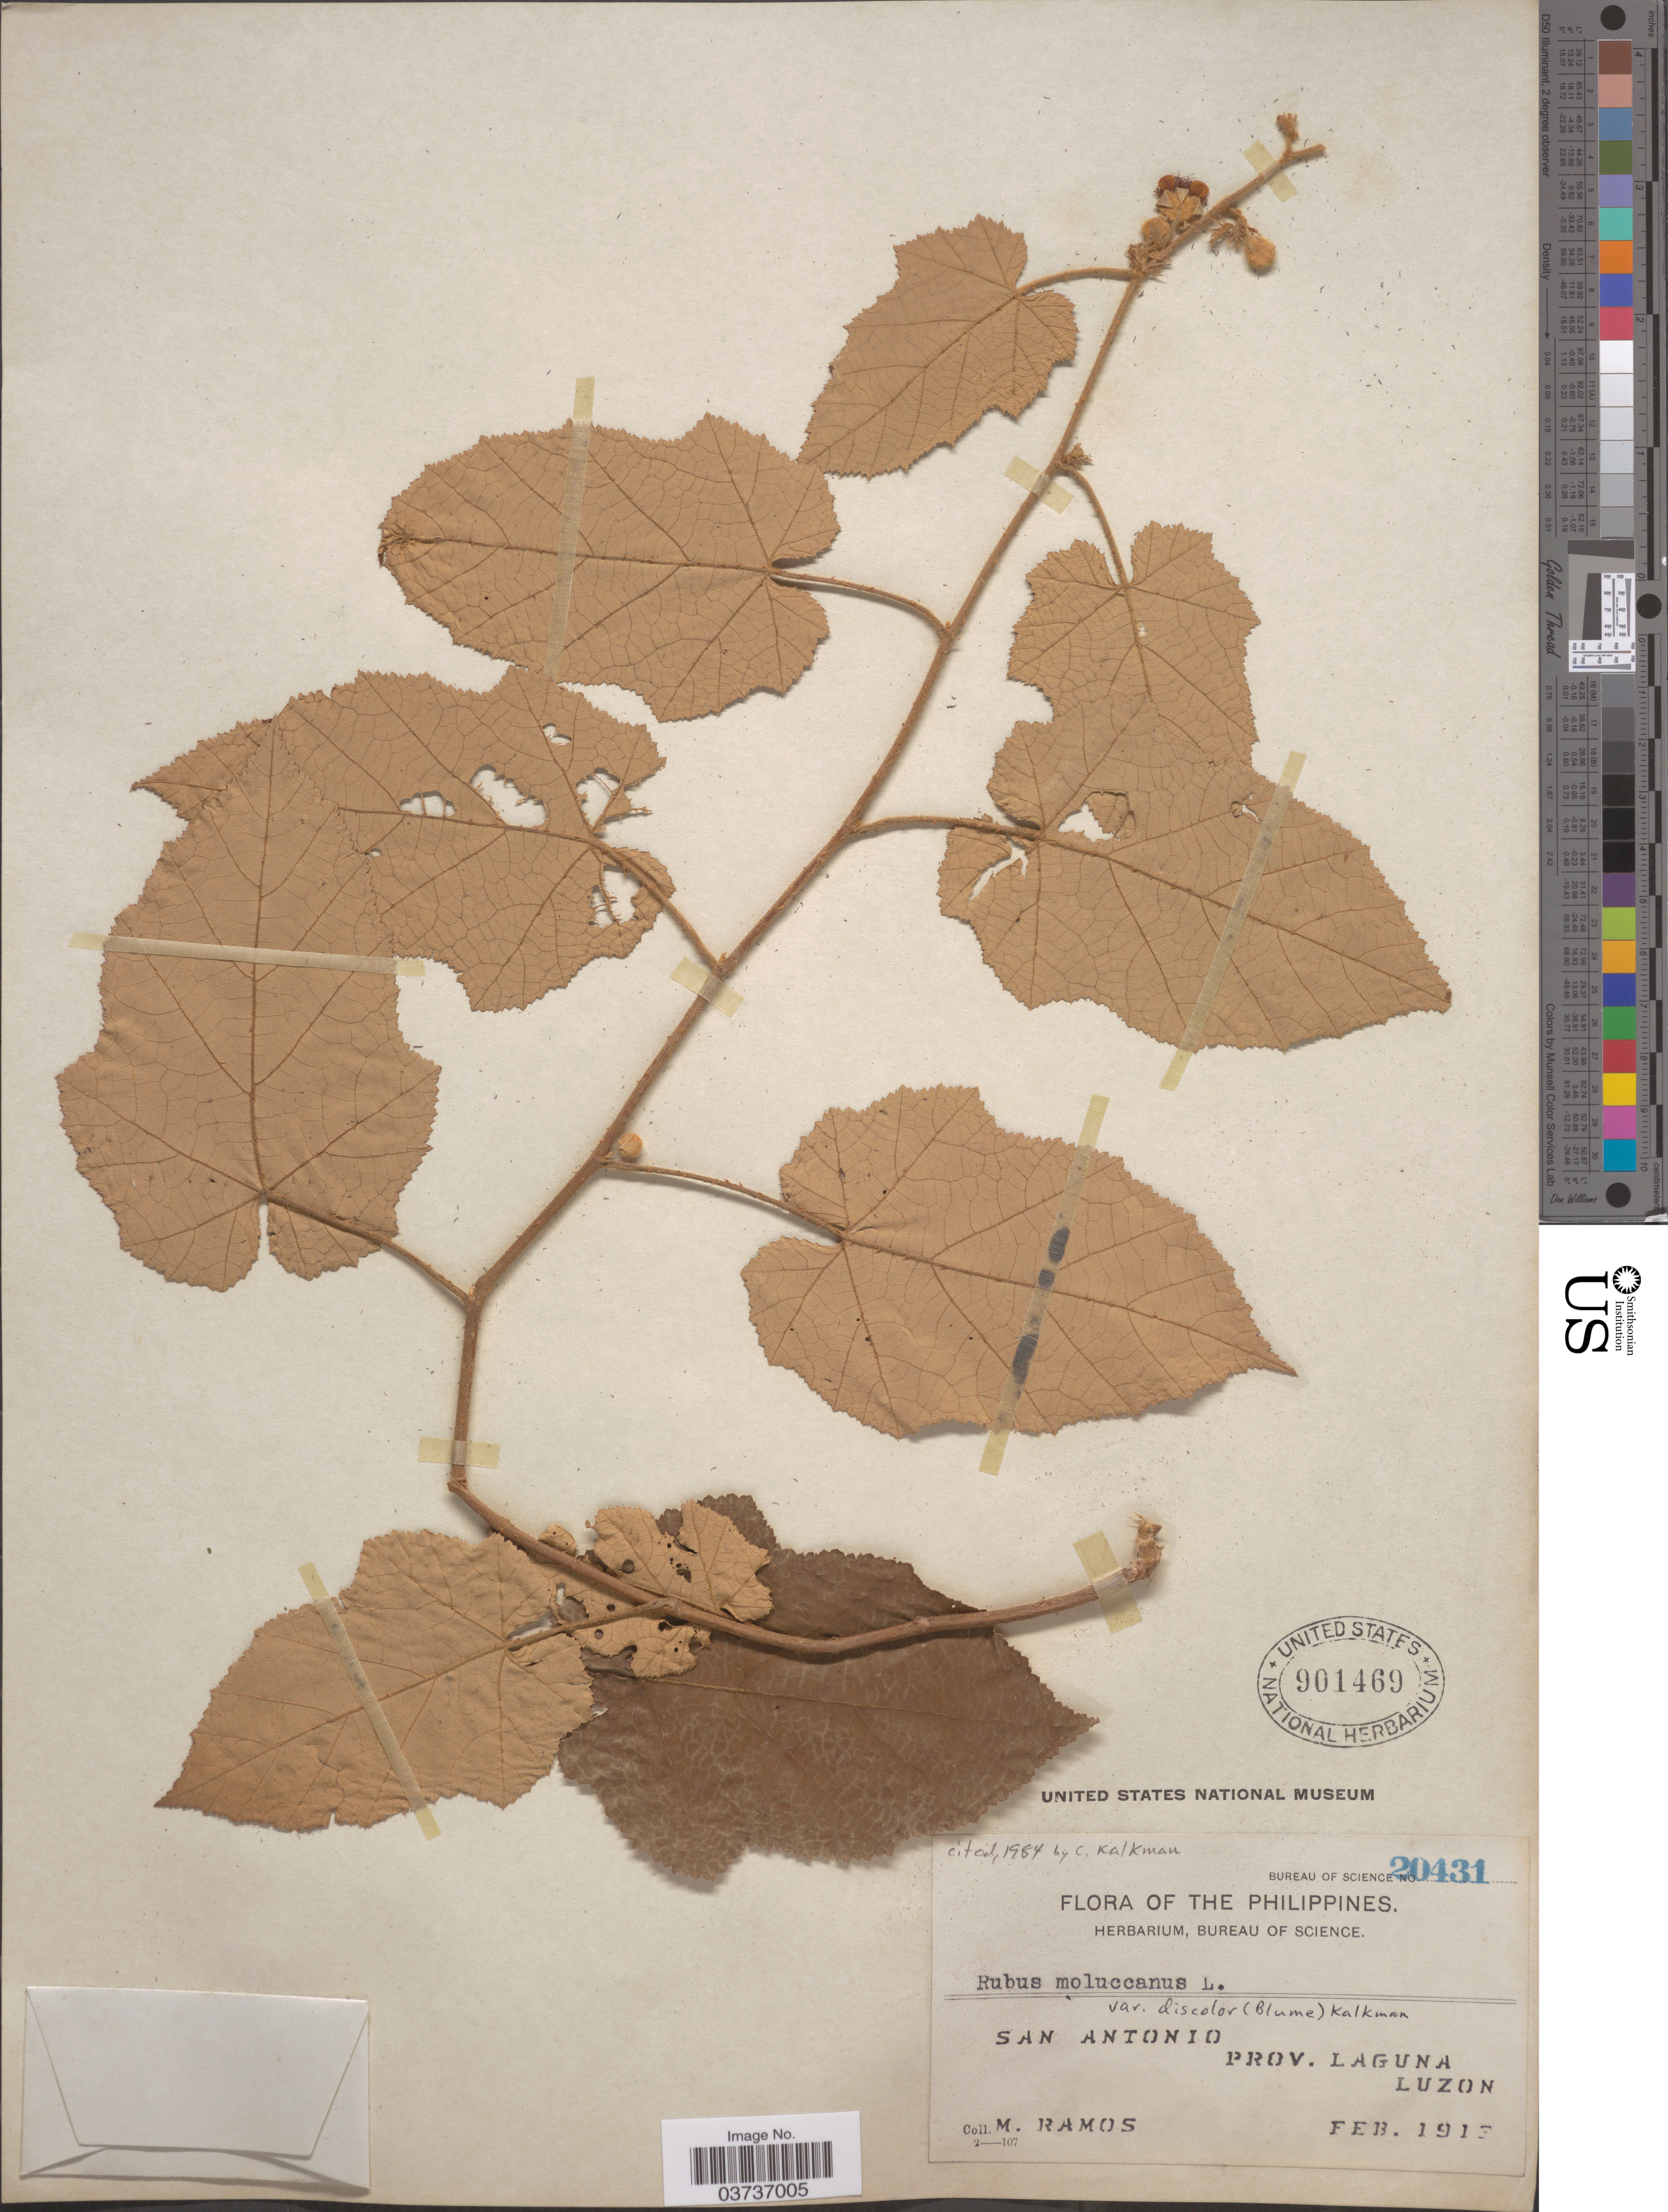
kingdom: Plantae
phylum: Tracheophyta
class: Magnoliopsida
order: Rosales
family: Rosaceae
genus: Rubus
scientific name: Rubus moluccanus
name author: L.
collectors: M. Ramos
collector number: Bureau of Science 20431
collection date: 1913-02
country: Philippines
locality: San Antonio. Prov. Laguna. Luzon.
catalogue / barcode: US 901469